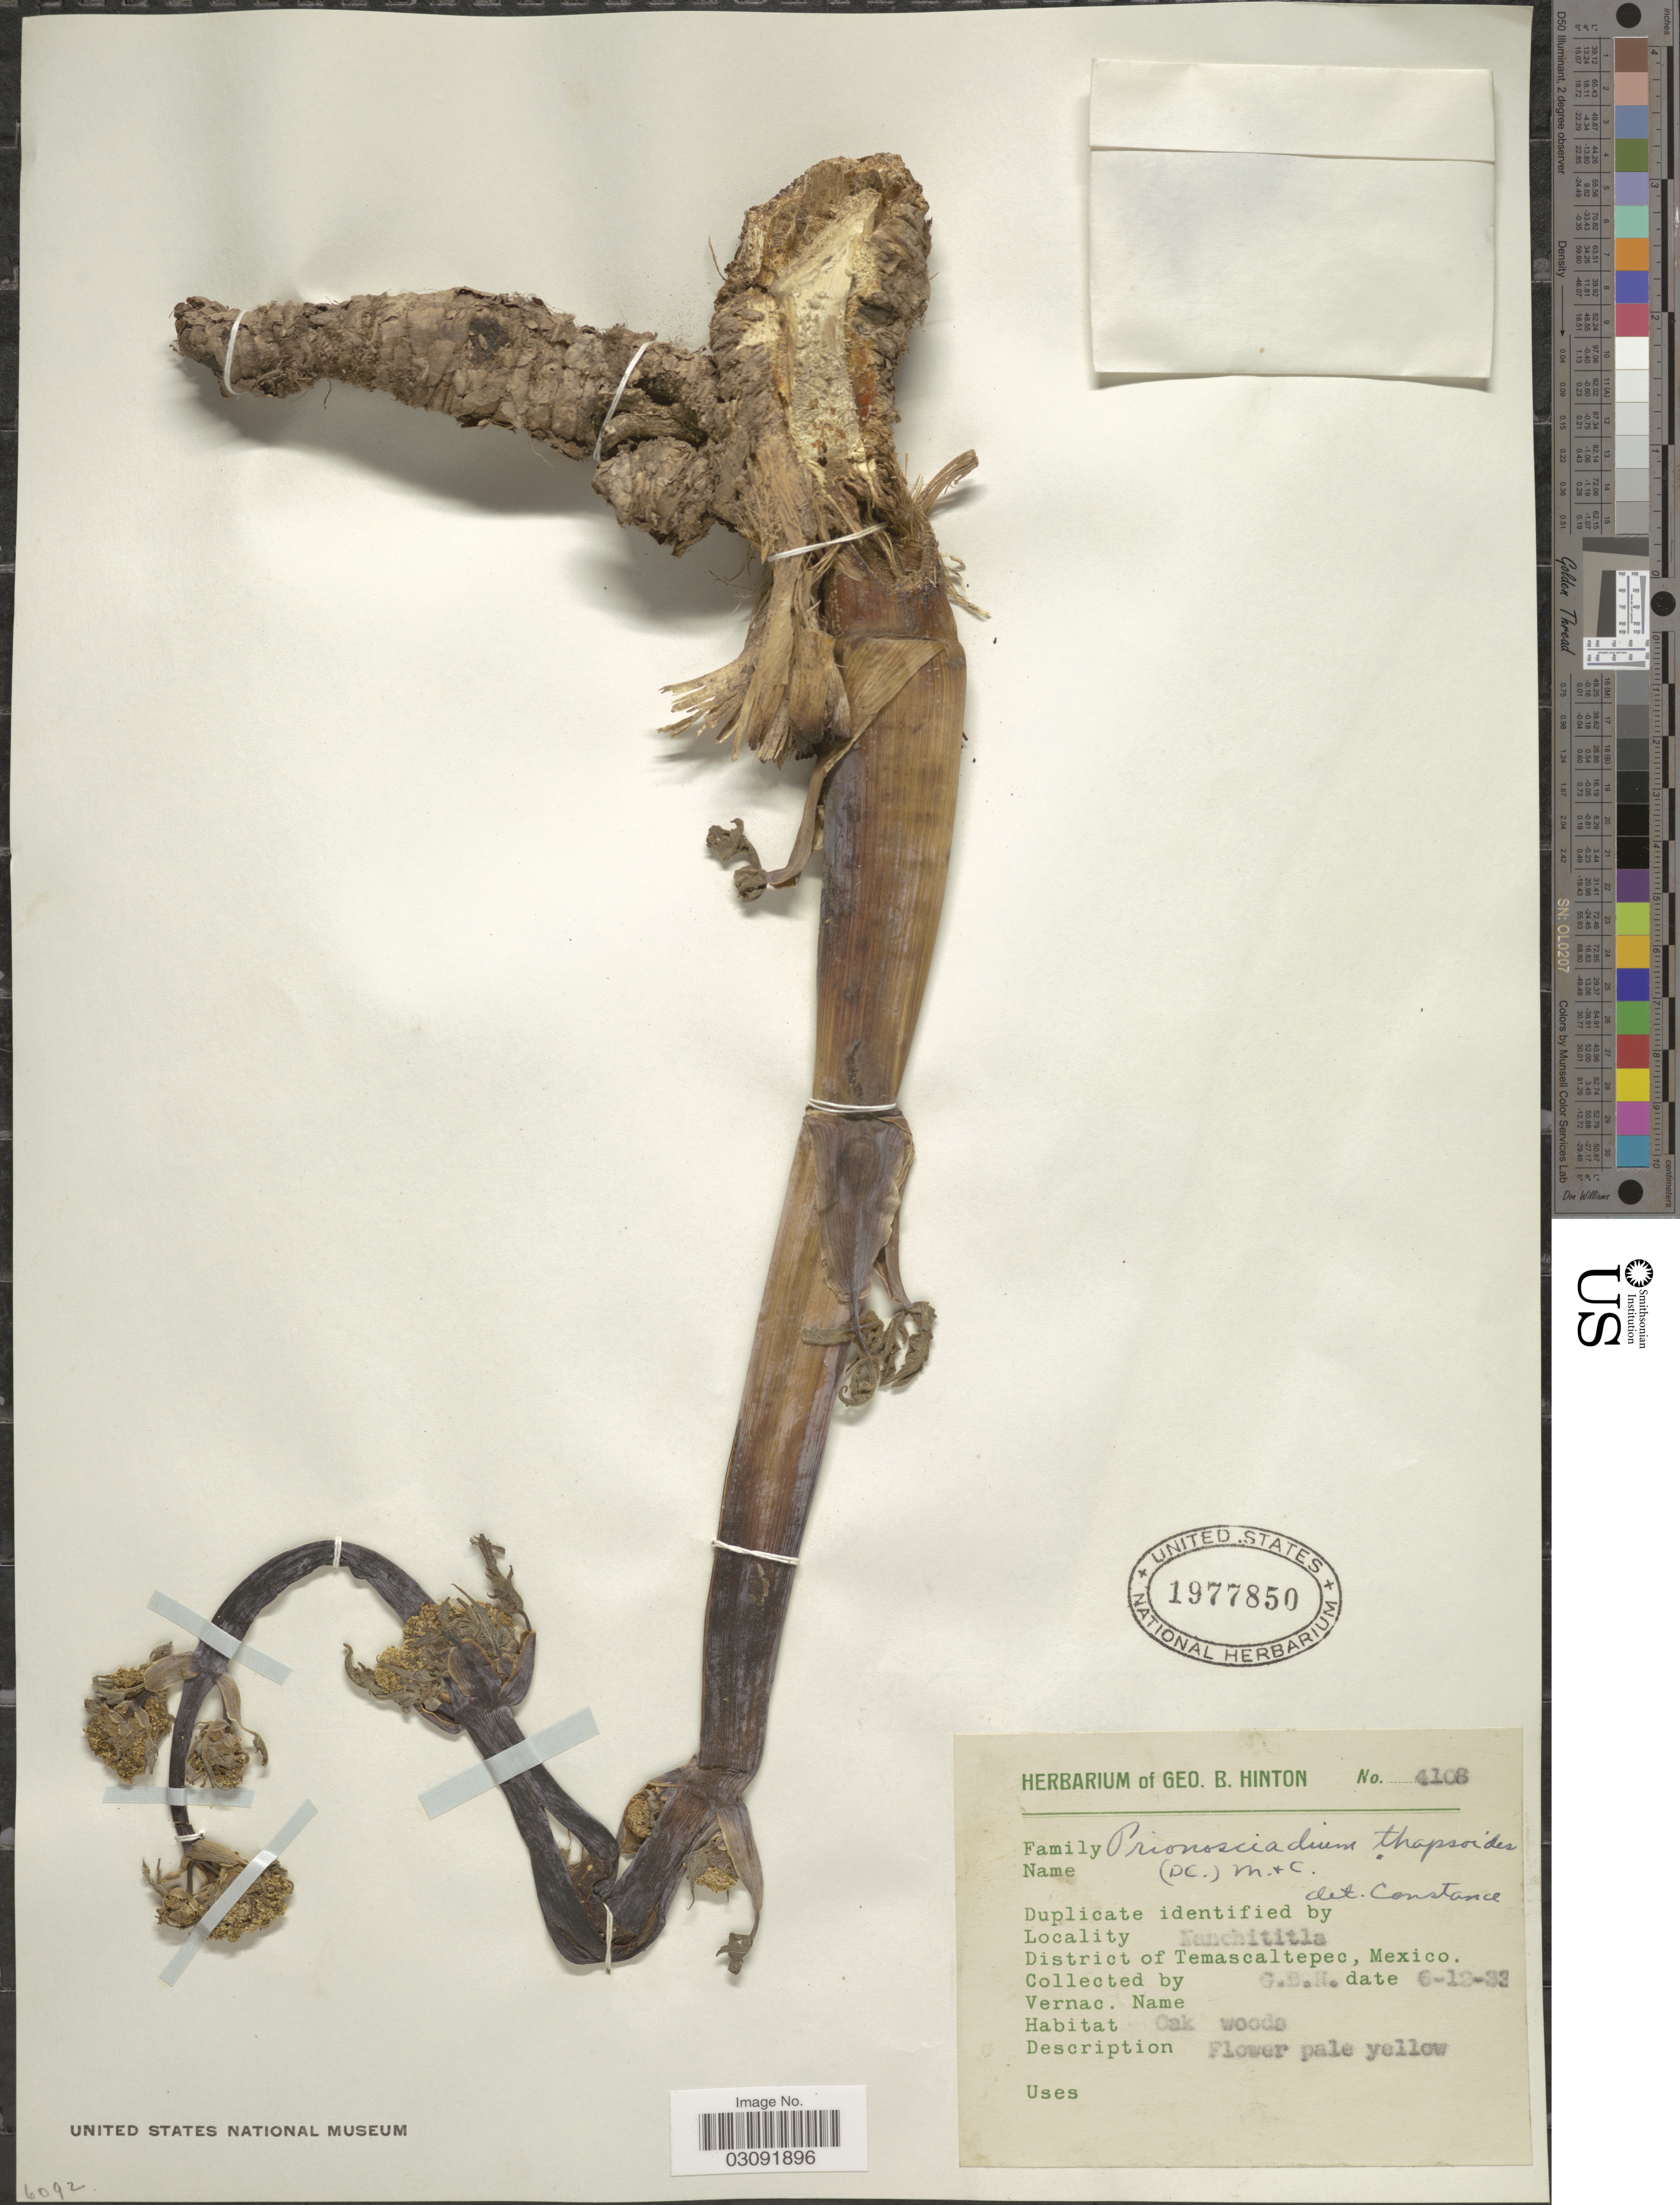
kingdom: Plantae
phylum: Tracheophyta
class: Magnoliopsida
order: Apiales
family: Apiaceae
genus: Prionosciadium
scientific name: Prionosciadium thapsoides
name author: (DC.)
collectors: G. B. Hinton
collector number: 4108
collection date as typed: Transcribed d/m/y: 6/12/33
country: Mexico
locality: Nanchititla. District of Temascaltepec.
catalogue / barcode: US 1977850